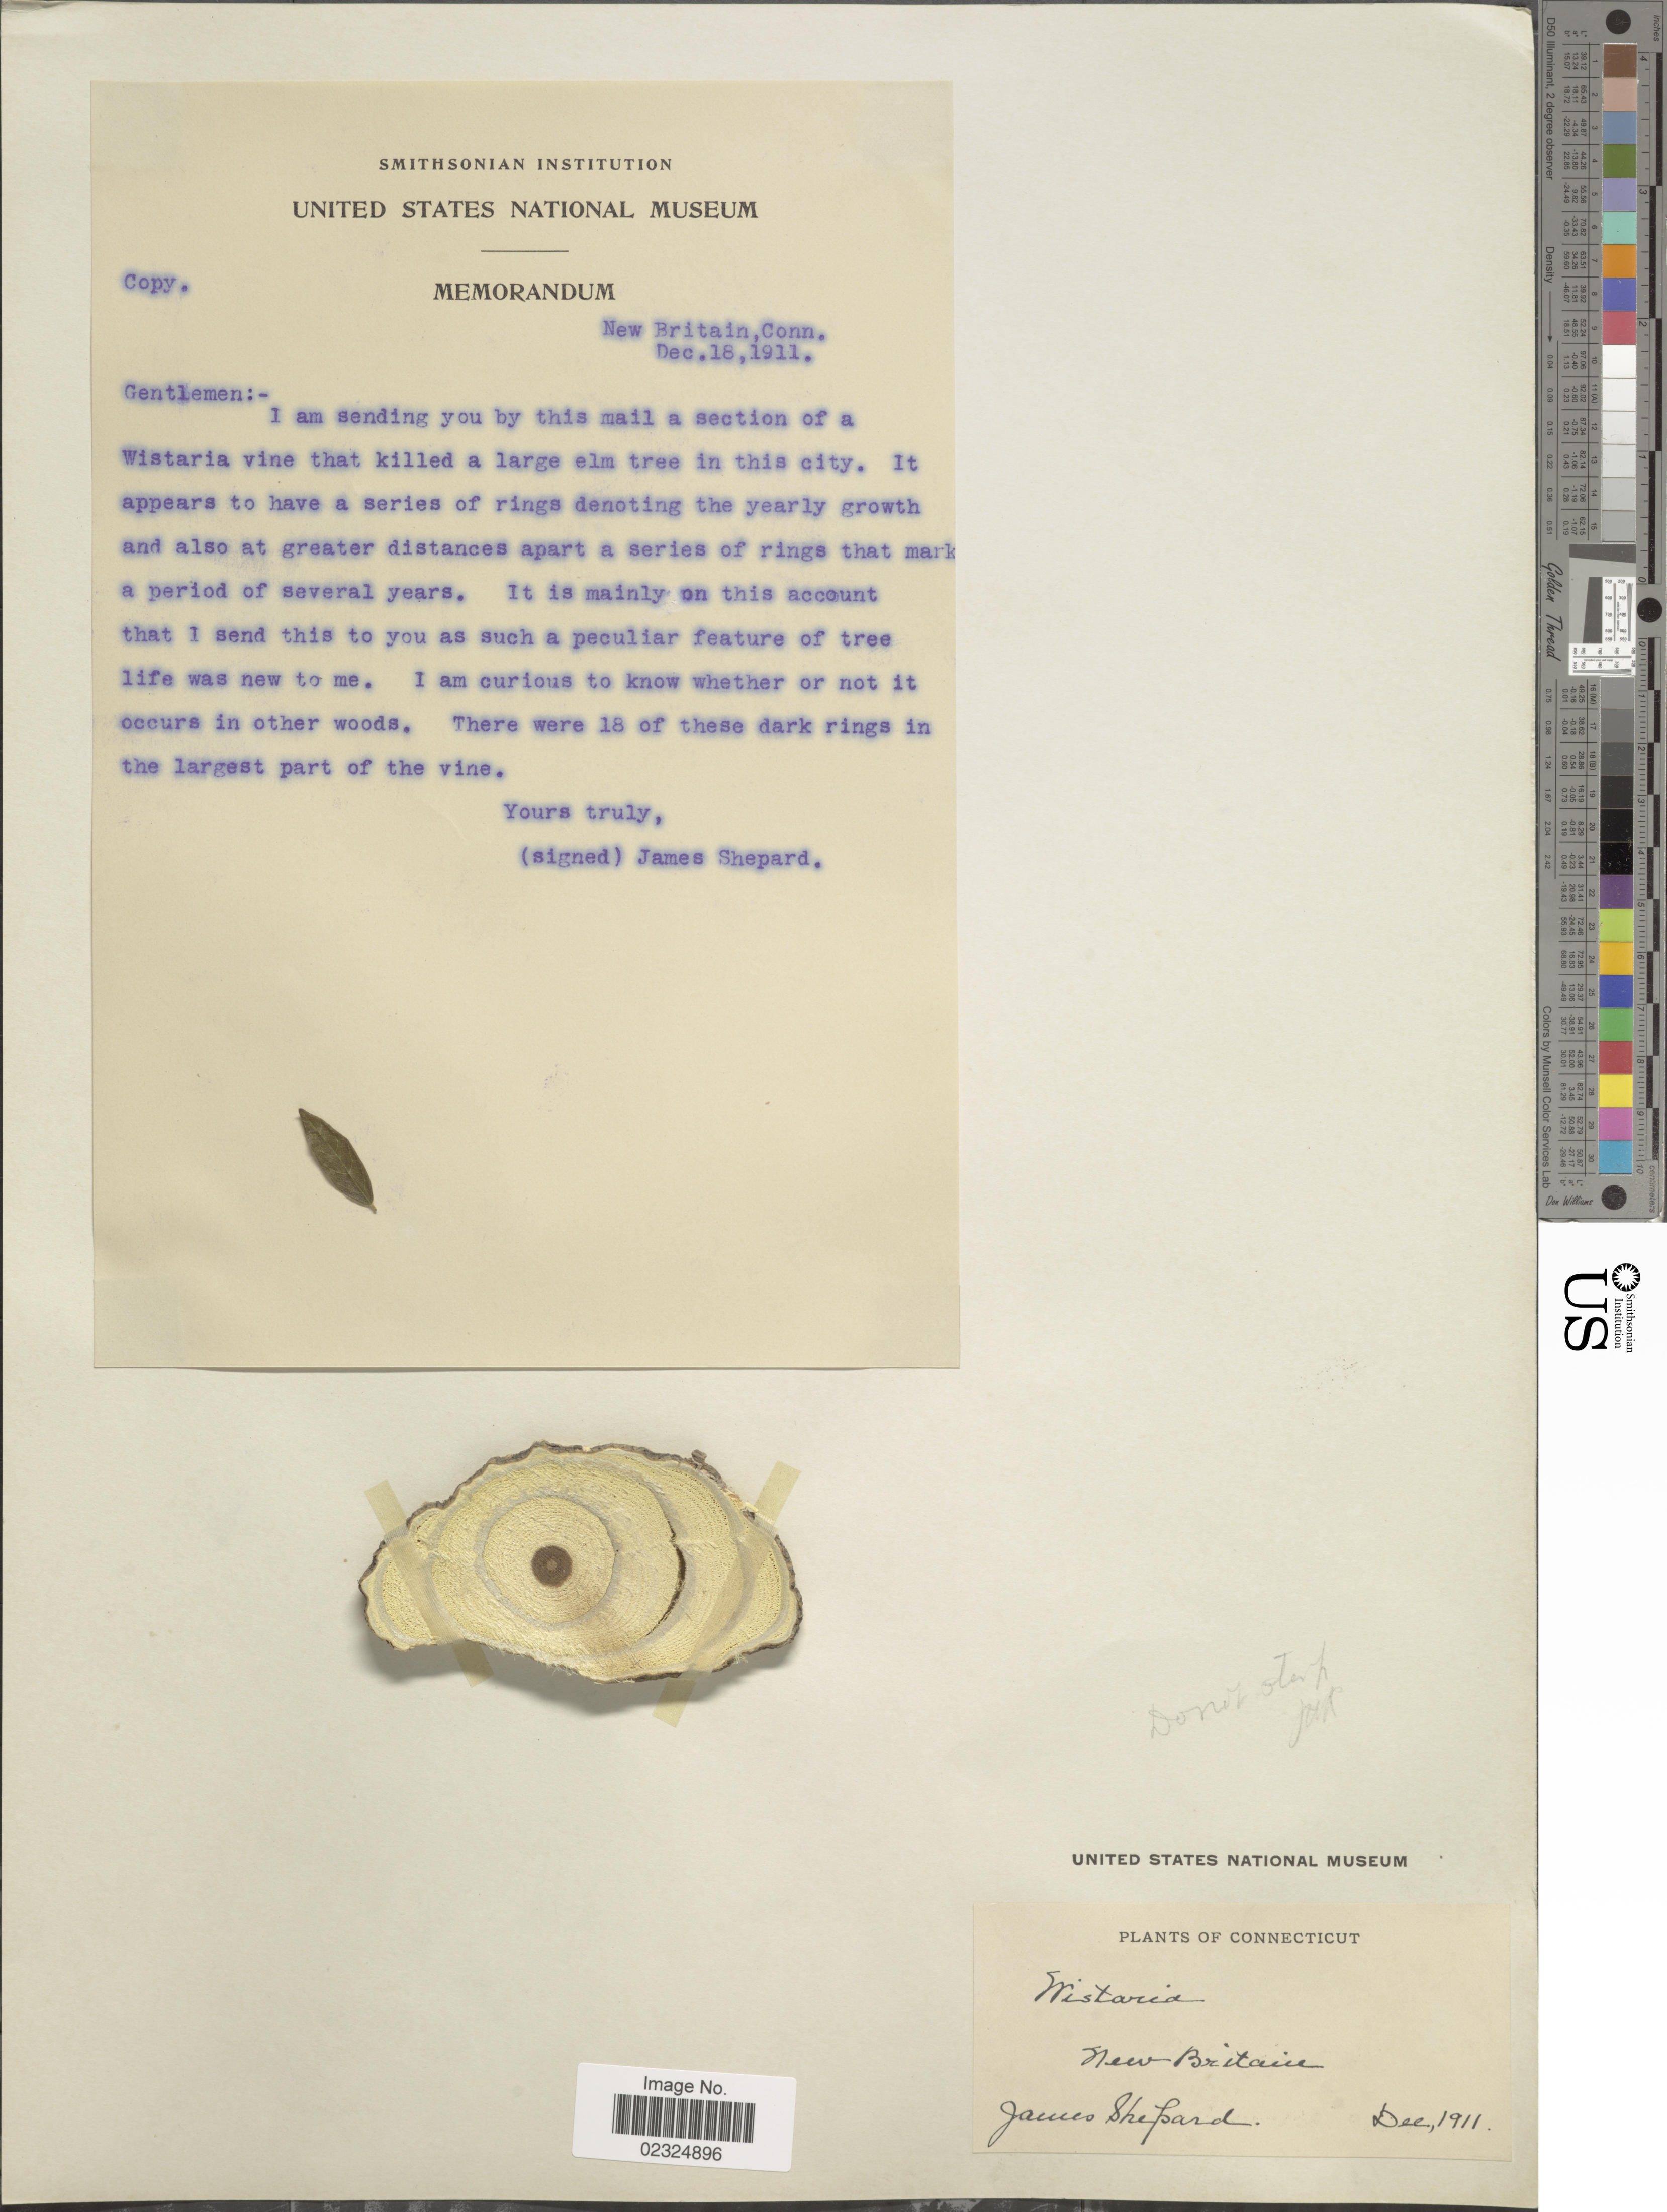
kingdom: Plantae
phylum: Tracheophyta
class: Magnoliopsida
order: Fabales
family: Fabaceae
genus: Wisteria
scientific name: Wisteria sp.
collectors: J. Shephard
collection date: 1911-12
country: United States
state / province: Connecticut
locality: New Britain.